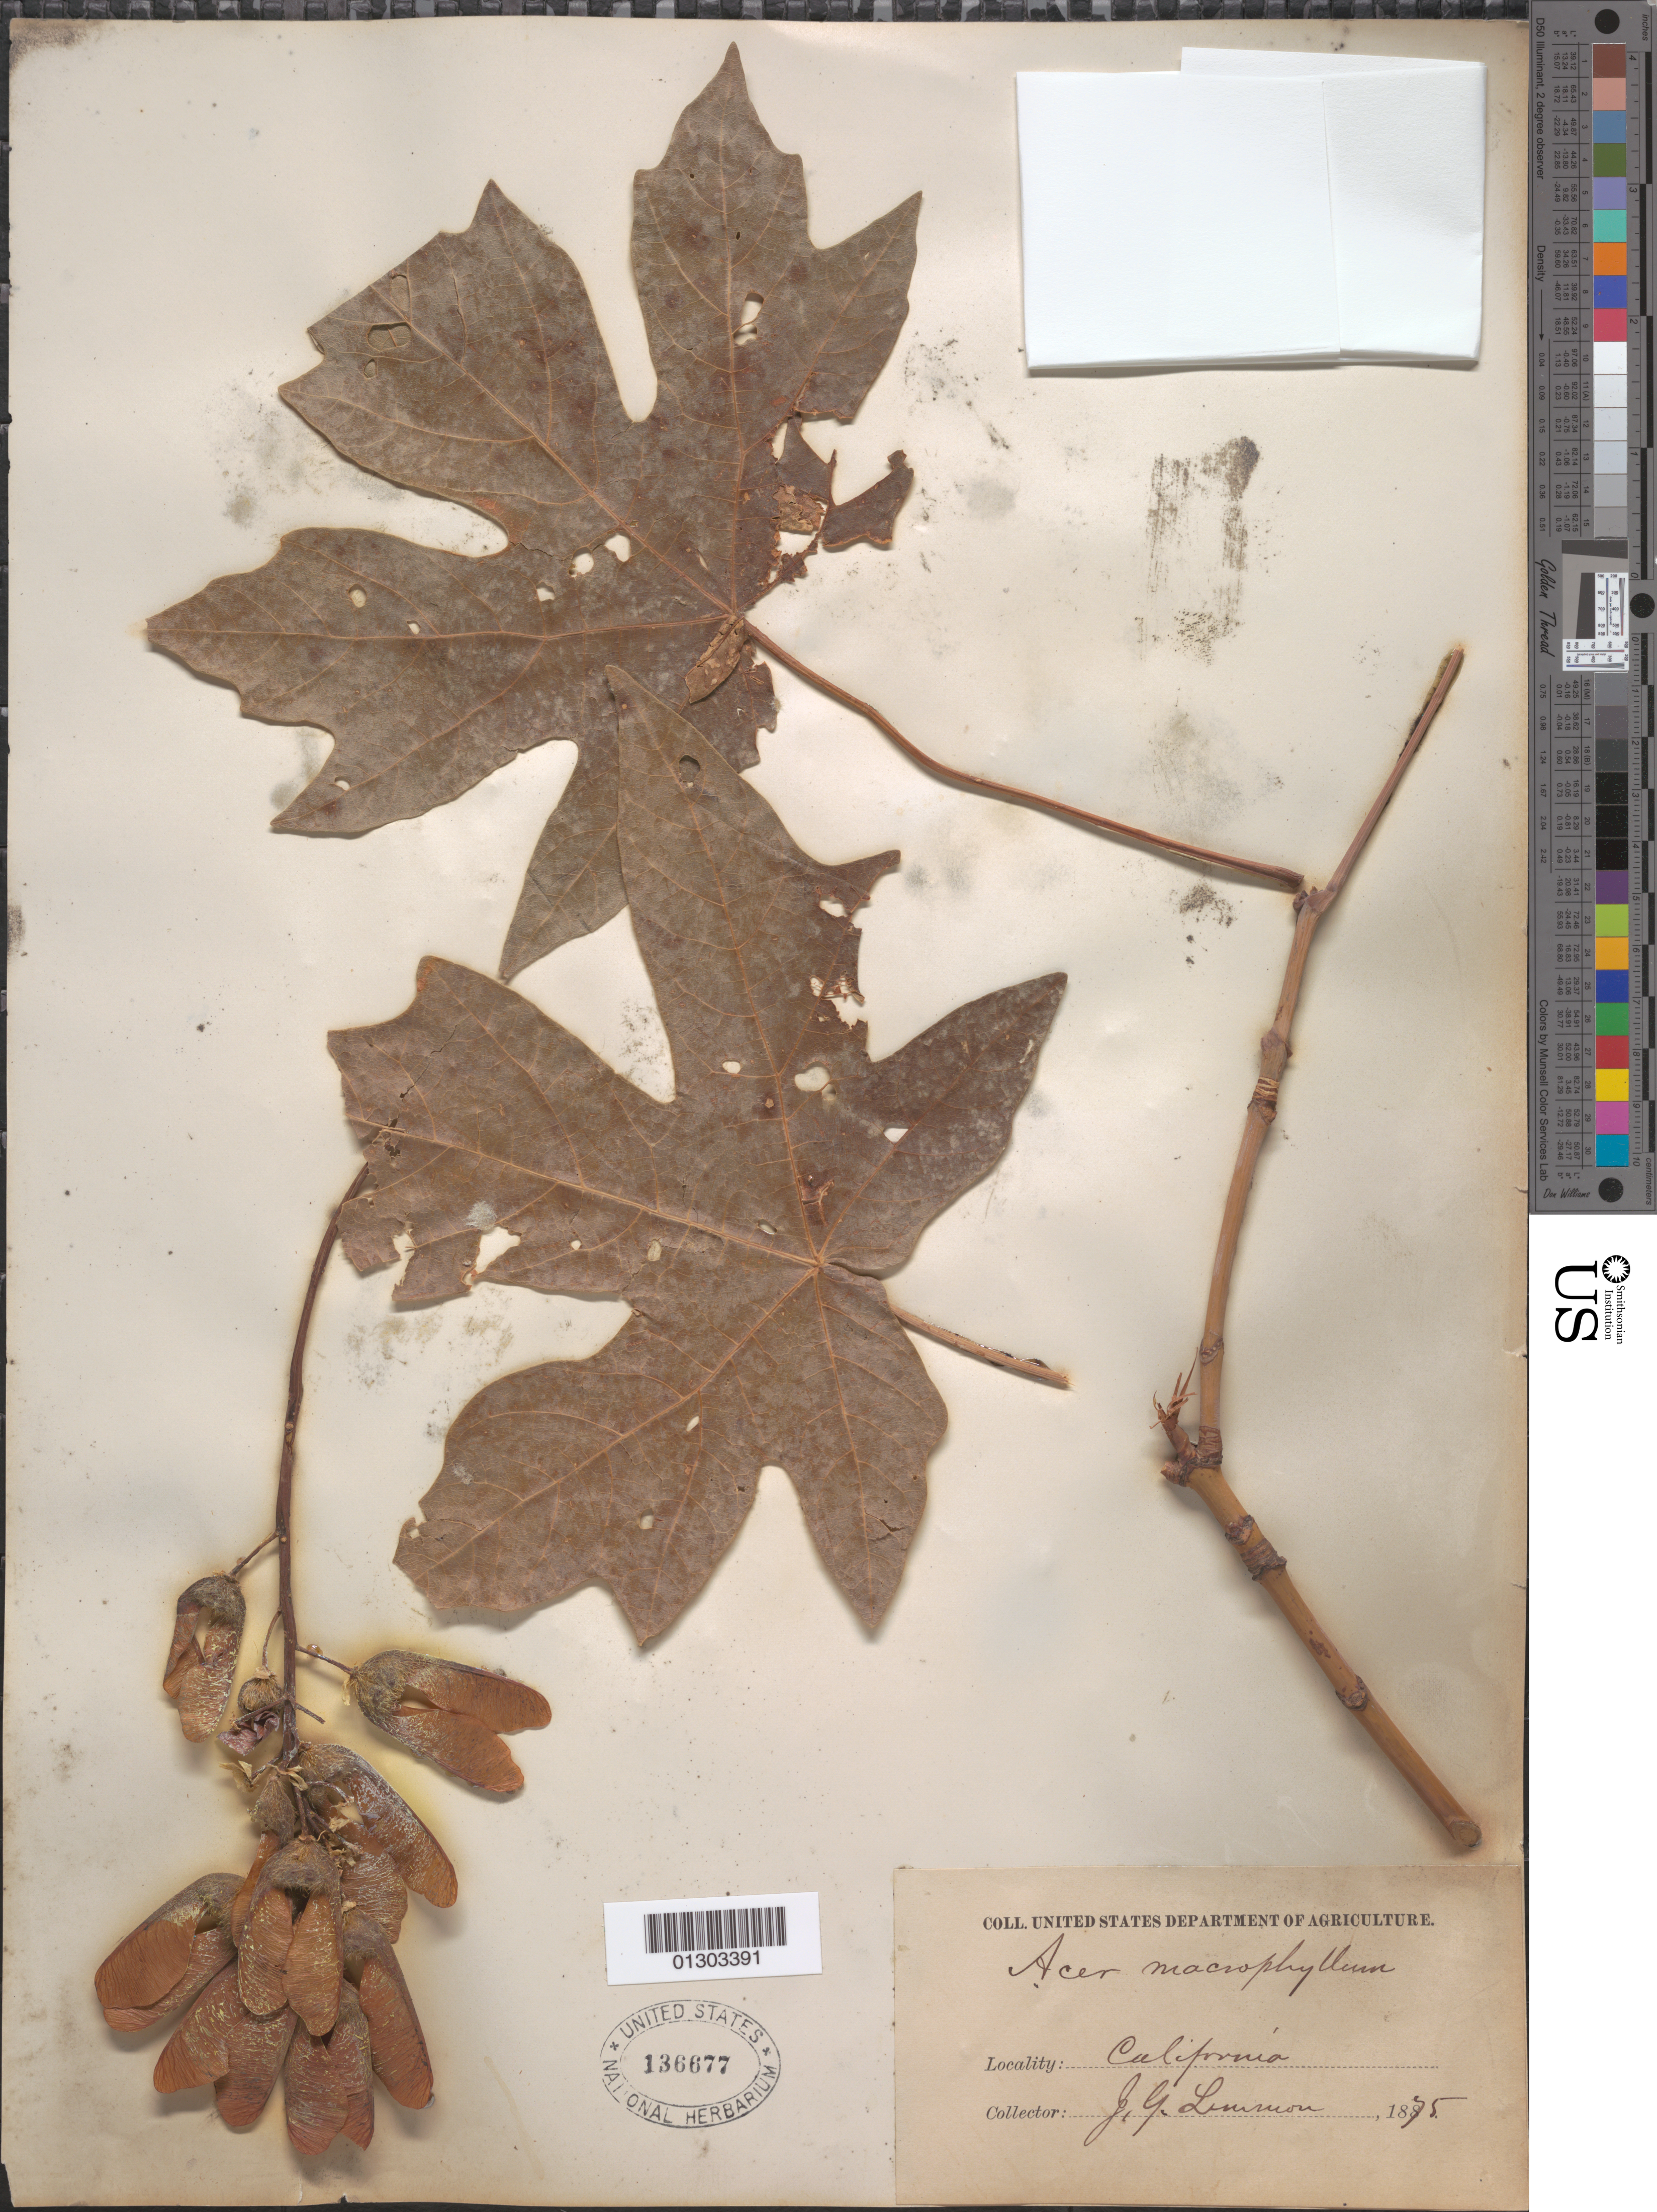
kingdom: Plantae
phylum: Tracheophyta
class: Magnoliopsida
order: Sapindales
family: Sapindaceae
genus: Acer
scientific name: Acer macrophyllum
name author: Pursh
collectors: J. G. Lemmon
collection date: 1875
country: United States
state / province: California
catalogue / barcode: US 136677